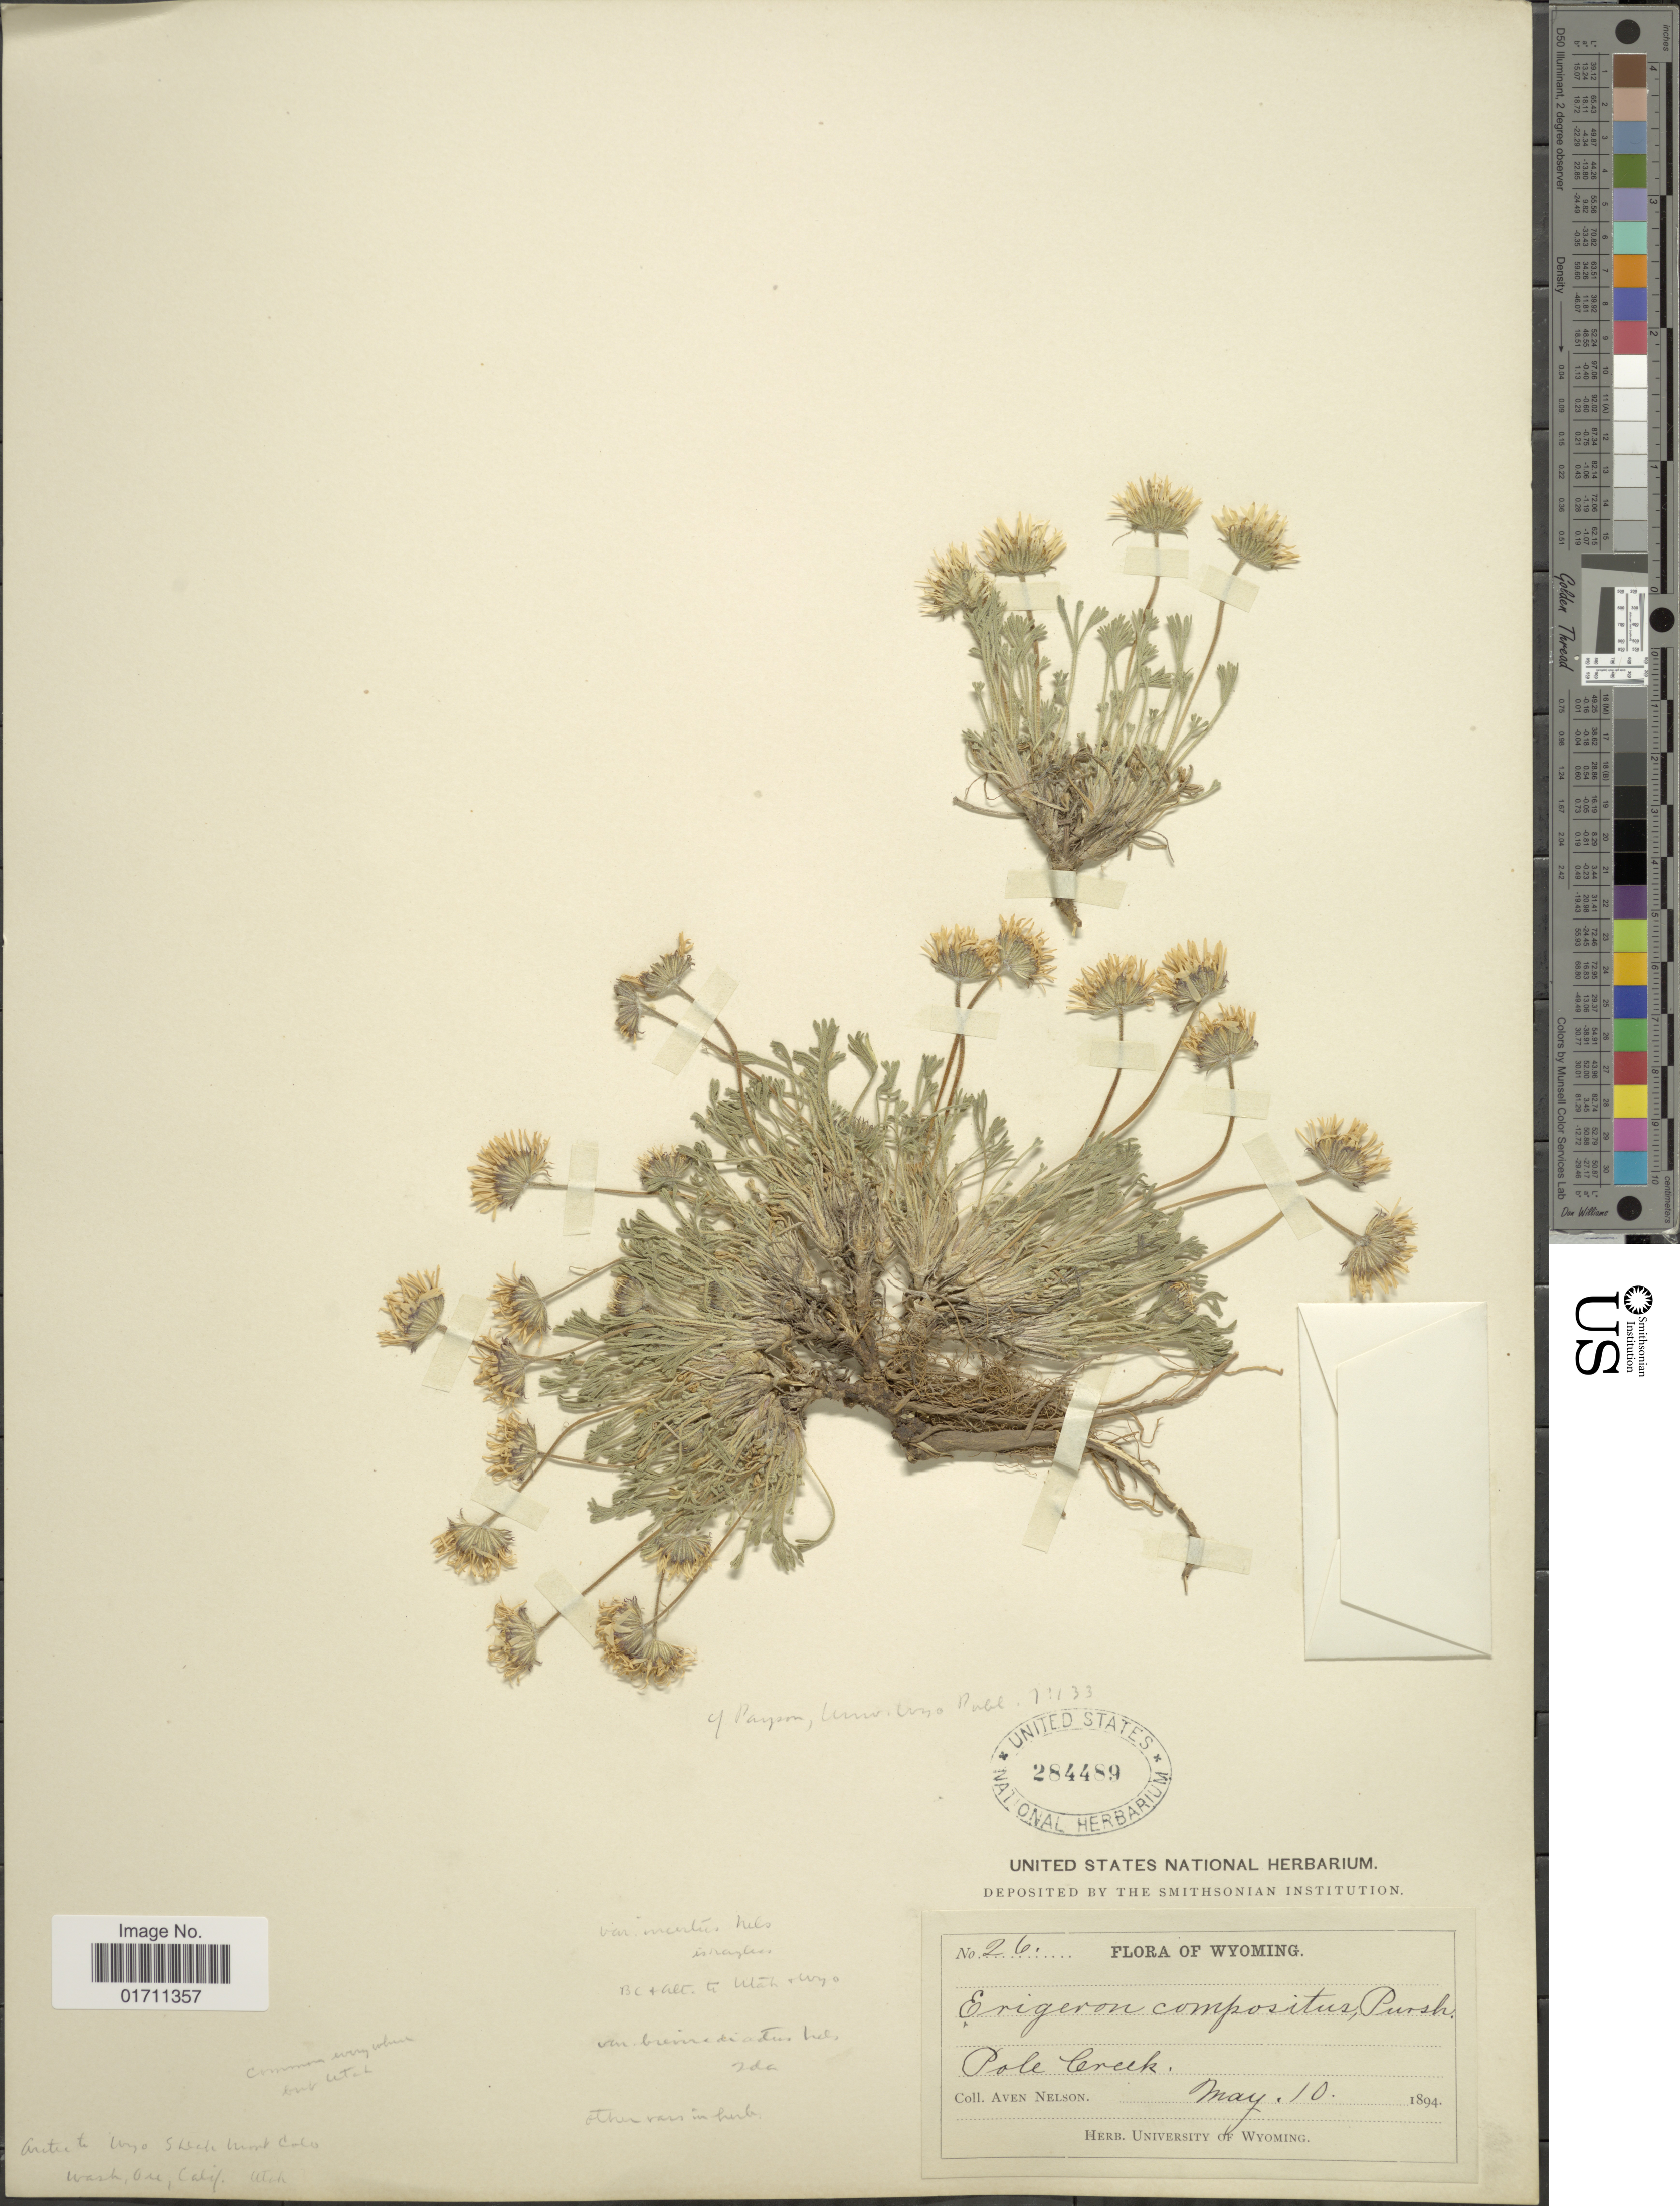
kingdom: Plantae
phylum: Tracheophyta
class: Magnoliopsida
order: Asterales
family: Asteraceae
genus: Erigeron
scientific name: Erigeron compositus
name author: Pursh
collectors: A. Nelson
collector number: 26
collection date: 1894-05-10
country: United States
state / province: Wyoming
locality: Pole Creek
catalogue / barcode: US 284489